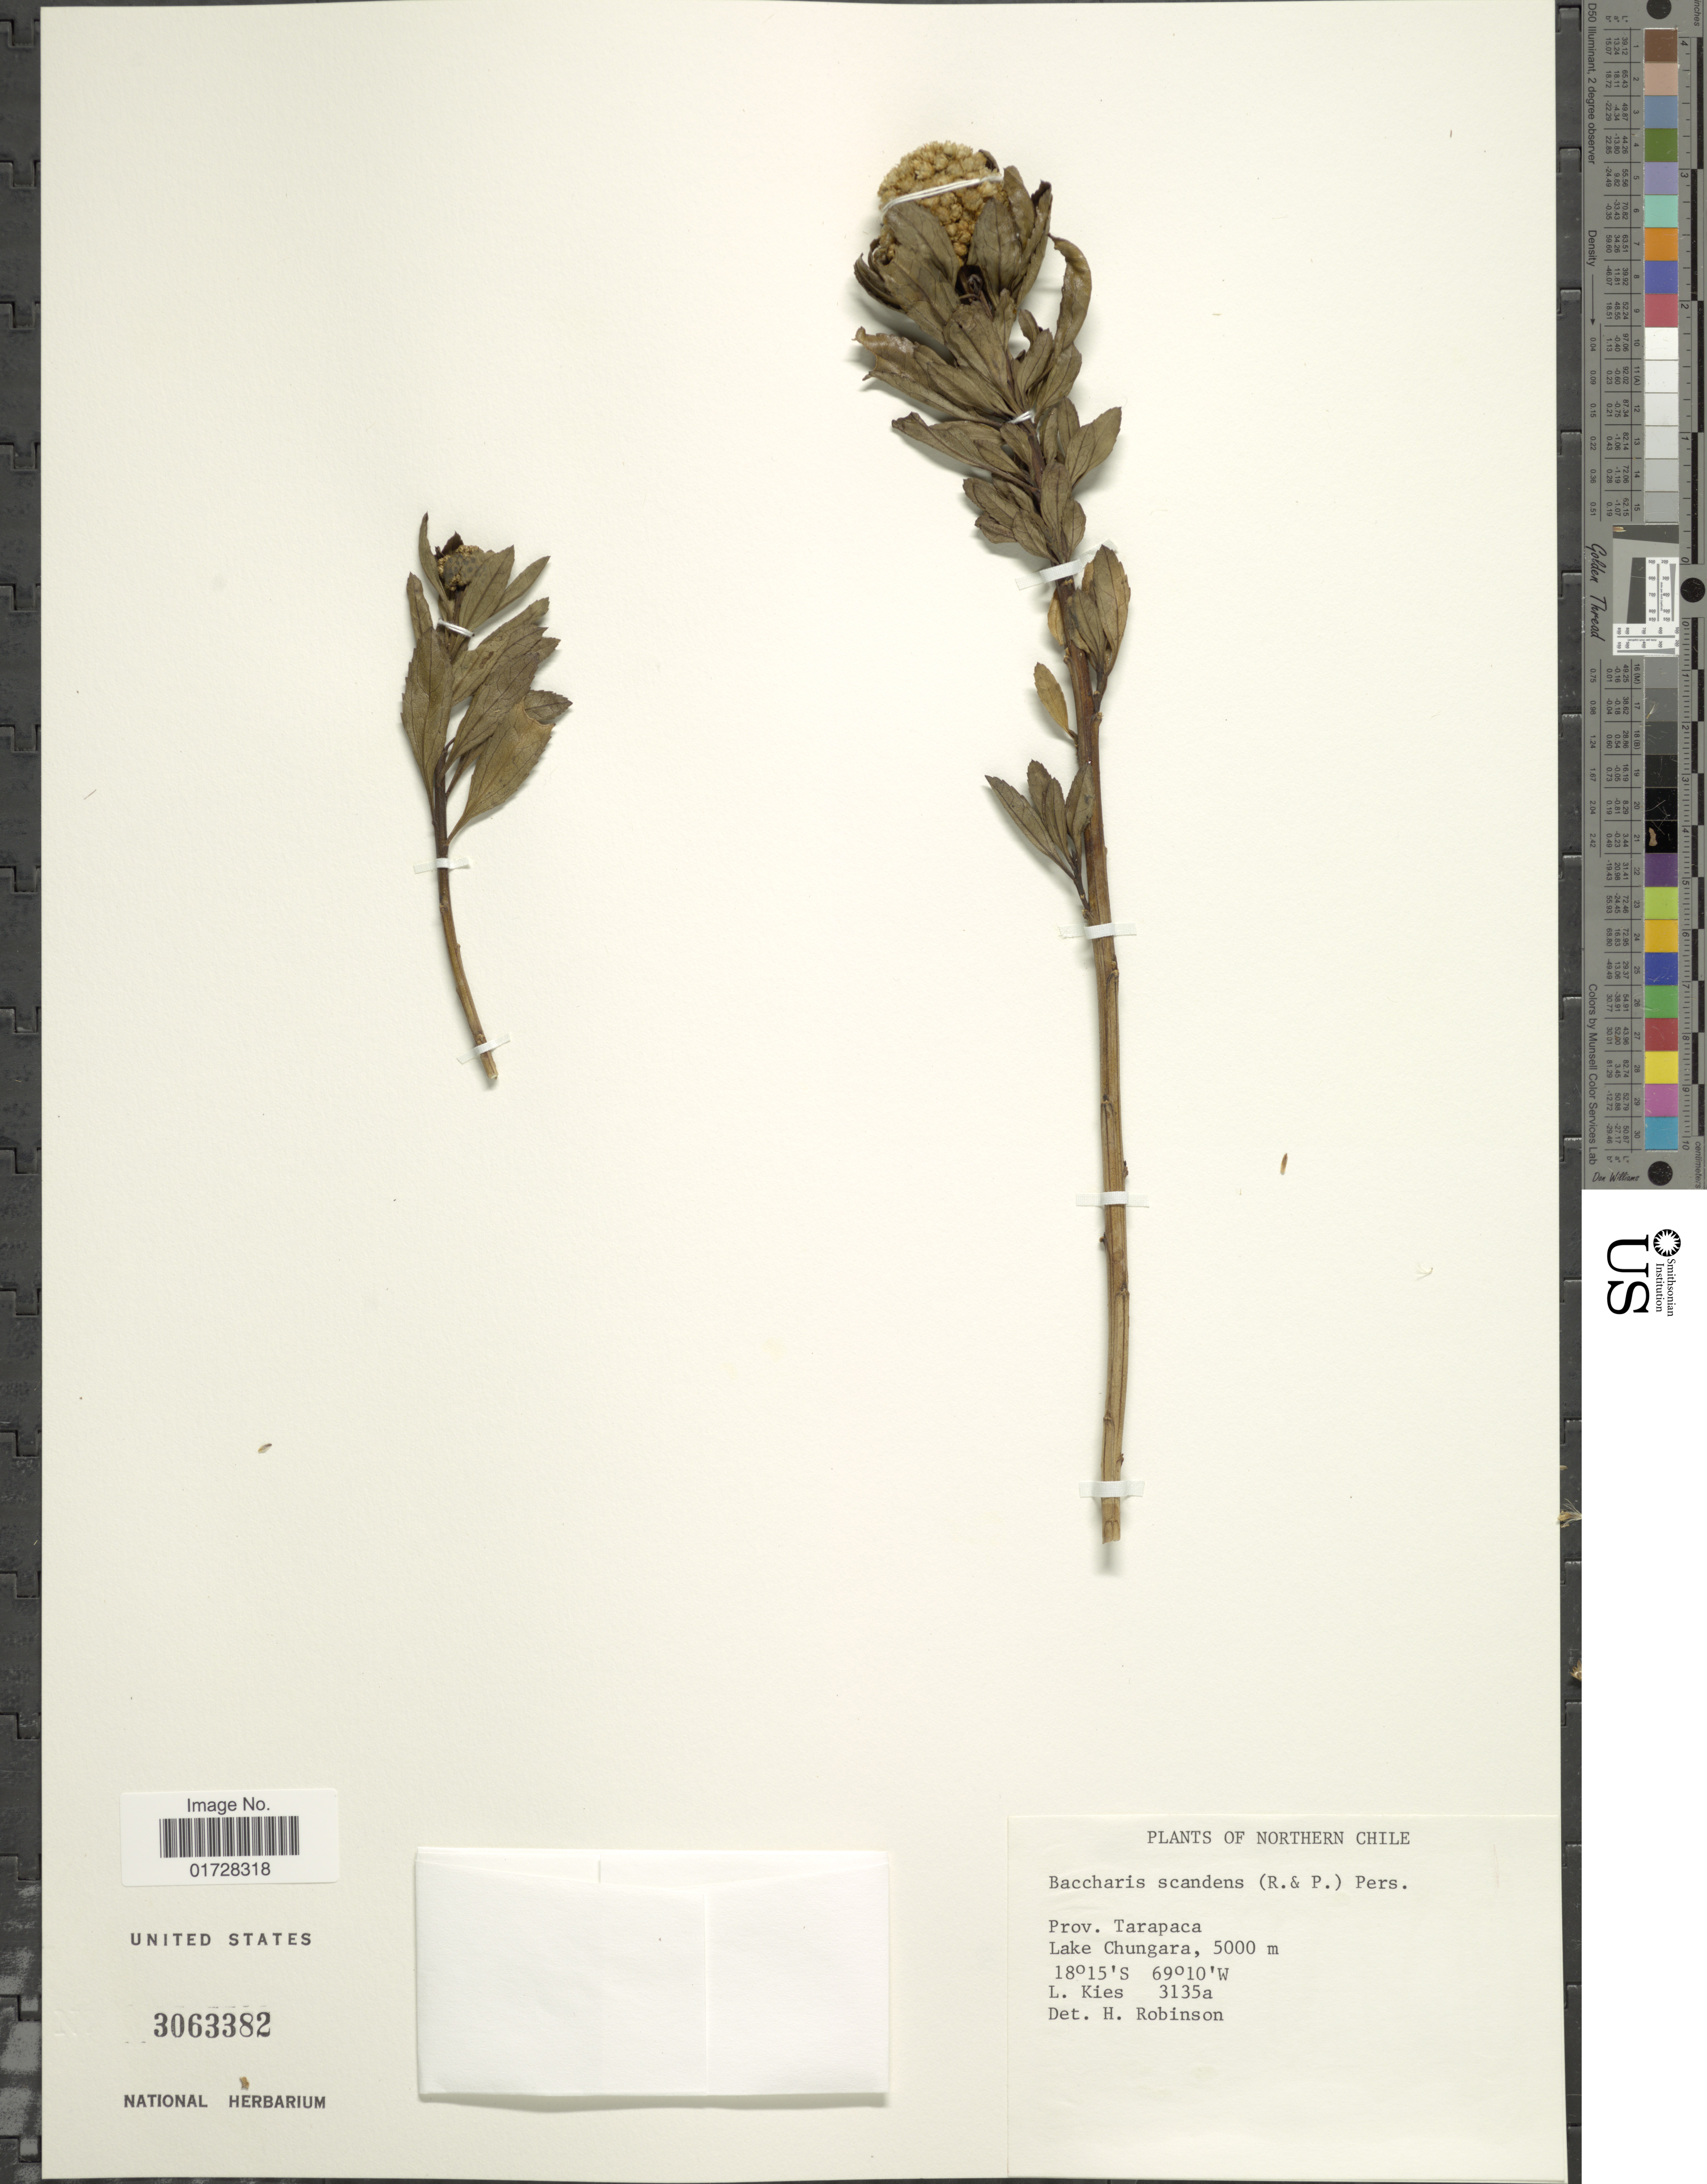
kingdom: Plantae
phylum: Tracheophyta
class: Magnoliopsida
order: Asterales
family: Asteraceae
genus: Baccharis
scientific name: Baccharis scandens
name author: (Ruiz & Pav.) Pers.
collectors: L. Kies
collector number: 3135a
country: Chile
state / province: Tarapacá (I)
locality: Northern Chile, Lake Chungara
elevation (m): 5000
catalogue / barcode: US 3063382